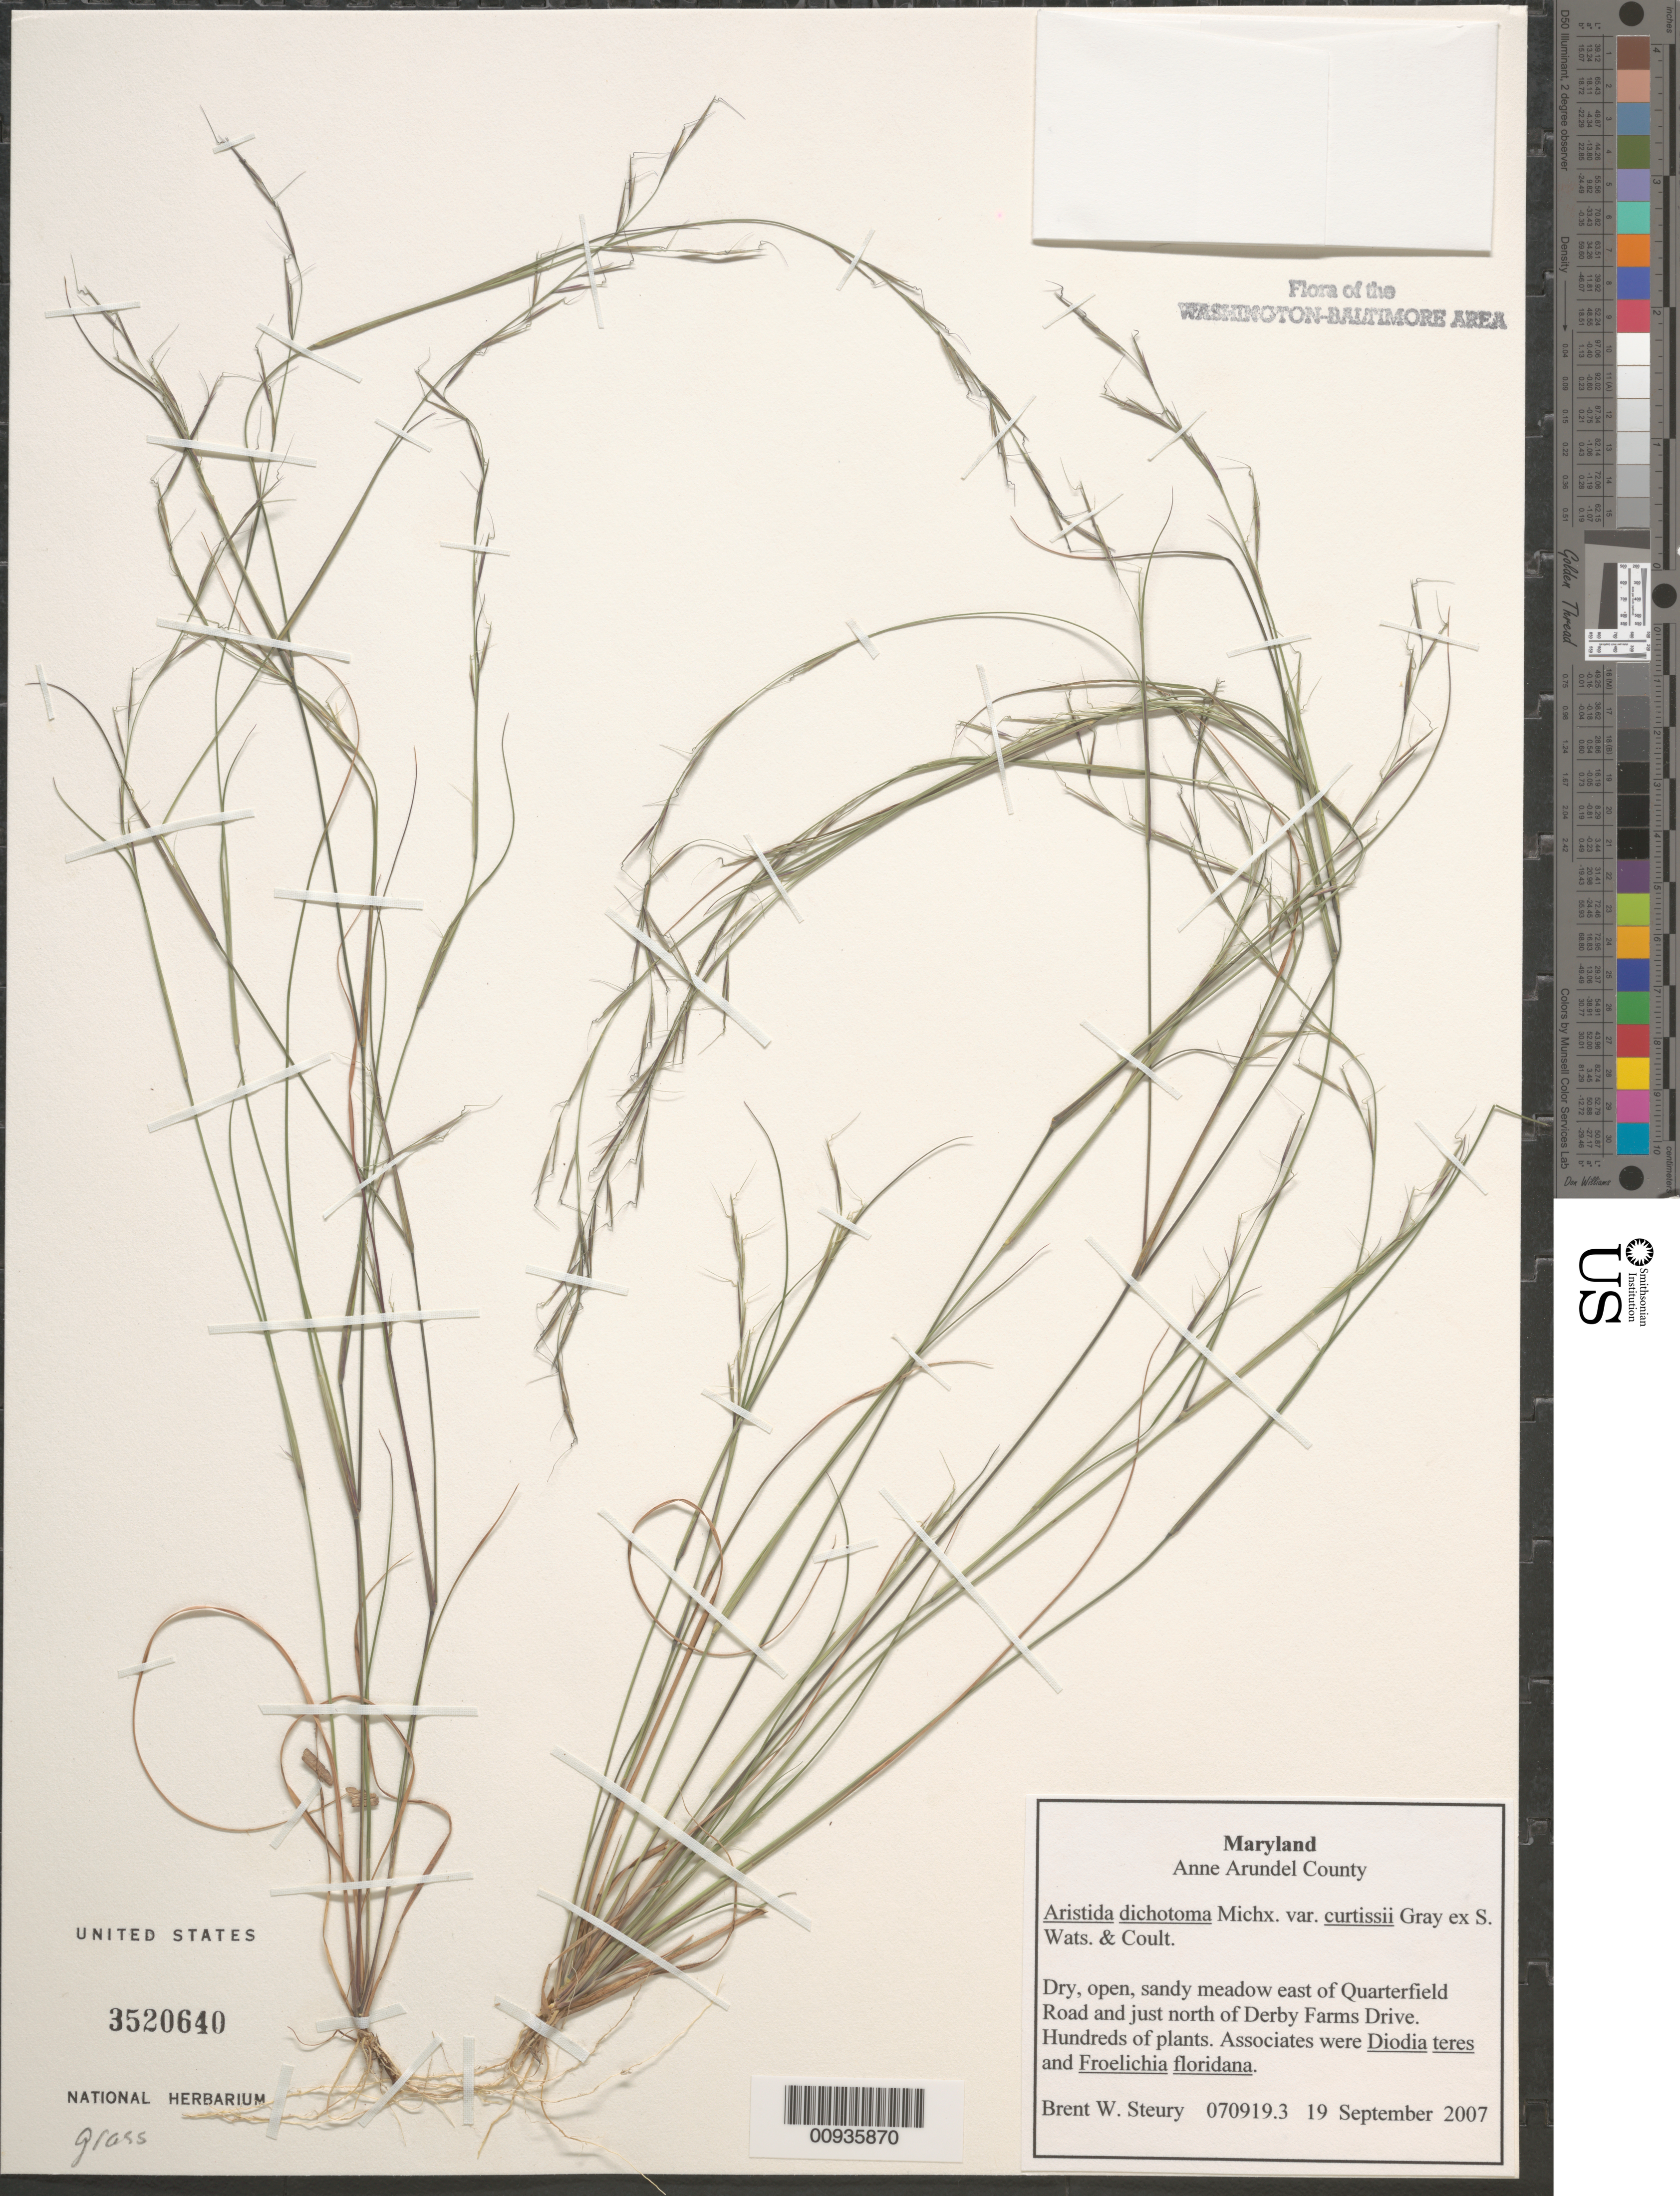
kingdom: Plantae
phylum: Tracheophyta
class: Liliopsida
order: Poales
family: Poaceae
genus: Aristida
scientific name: Aristida dichotoma var. curtisii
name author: A. Gray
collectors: B. Steury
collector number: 070919.3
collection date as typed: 19 September 2007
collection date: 2007-09-19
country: United States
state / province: Maryland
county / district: Anne Arundel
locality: East of Quarterfield Road and north of Derby Farms Drive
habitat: dry, open, sandy meadow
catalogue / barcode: US 3520640